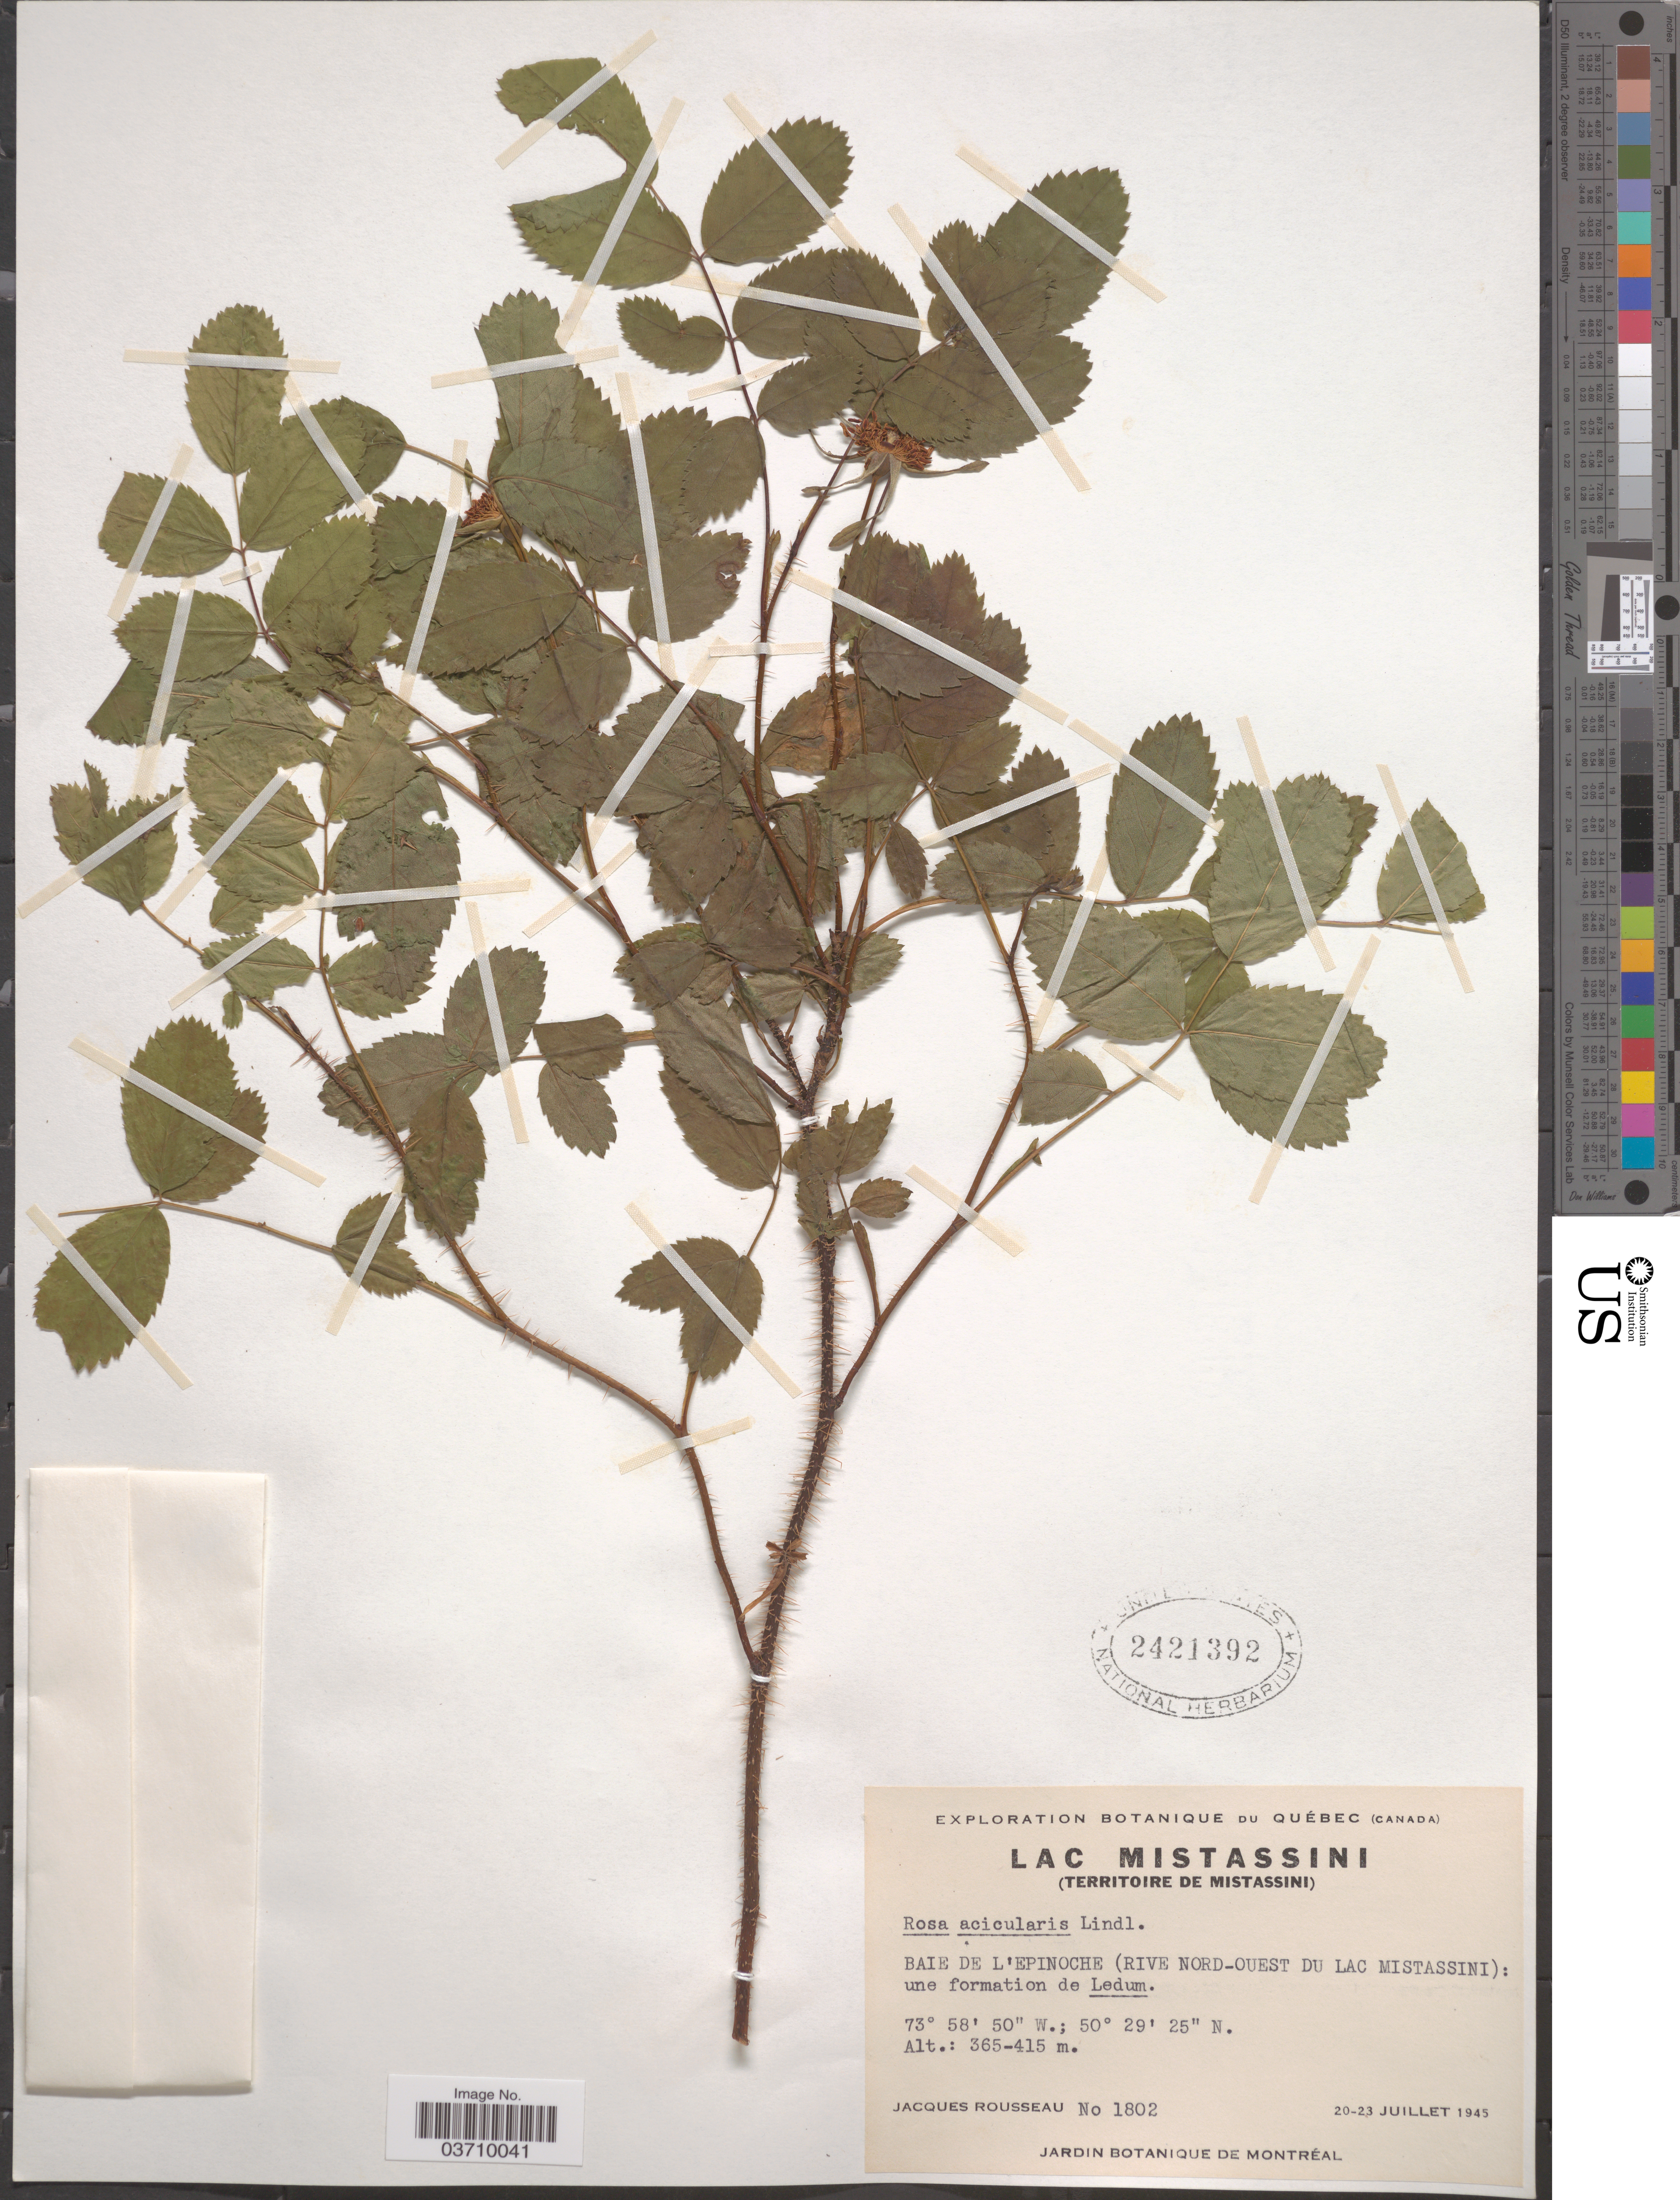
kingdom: Plantae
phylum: Tracheophyta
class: Magnoliopsida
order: Rosales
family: Rosaceae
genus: Rosa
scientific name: Rosa acicularis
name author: Lindl.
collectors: J. Rousseau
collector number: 1802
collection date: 1945-07-20/1945-07-23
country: Canada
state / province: Quebec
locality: Lac Mistassini (Territoire de Mistassini). Baie de l'Epinoche (Rive Nord-Ouest du Lac Mistassini): une formation de Ledum.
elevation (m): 365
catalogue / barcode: US 2421392